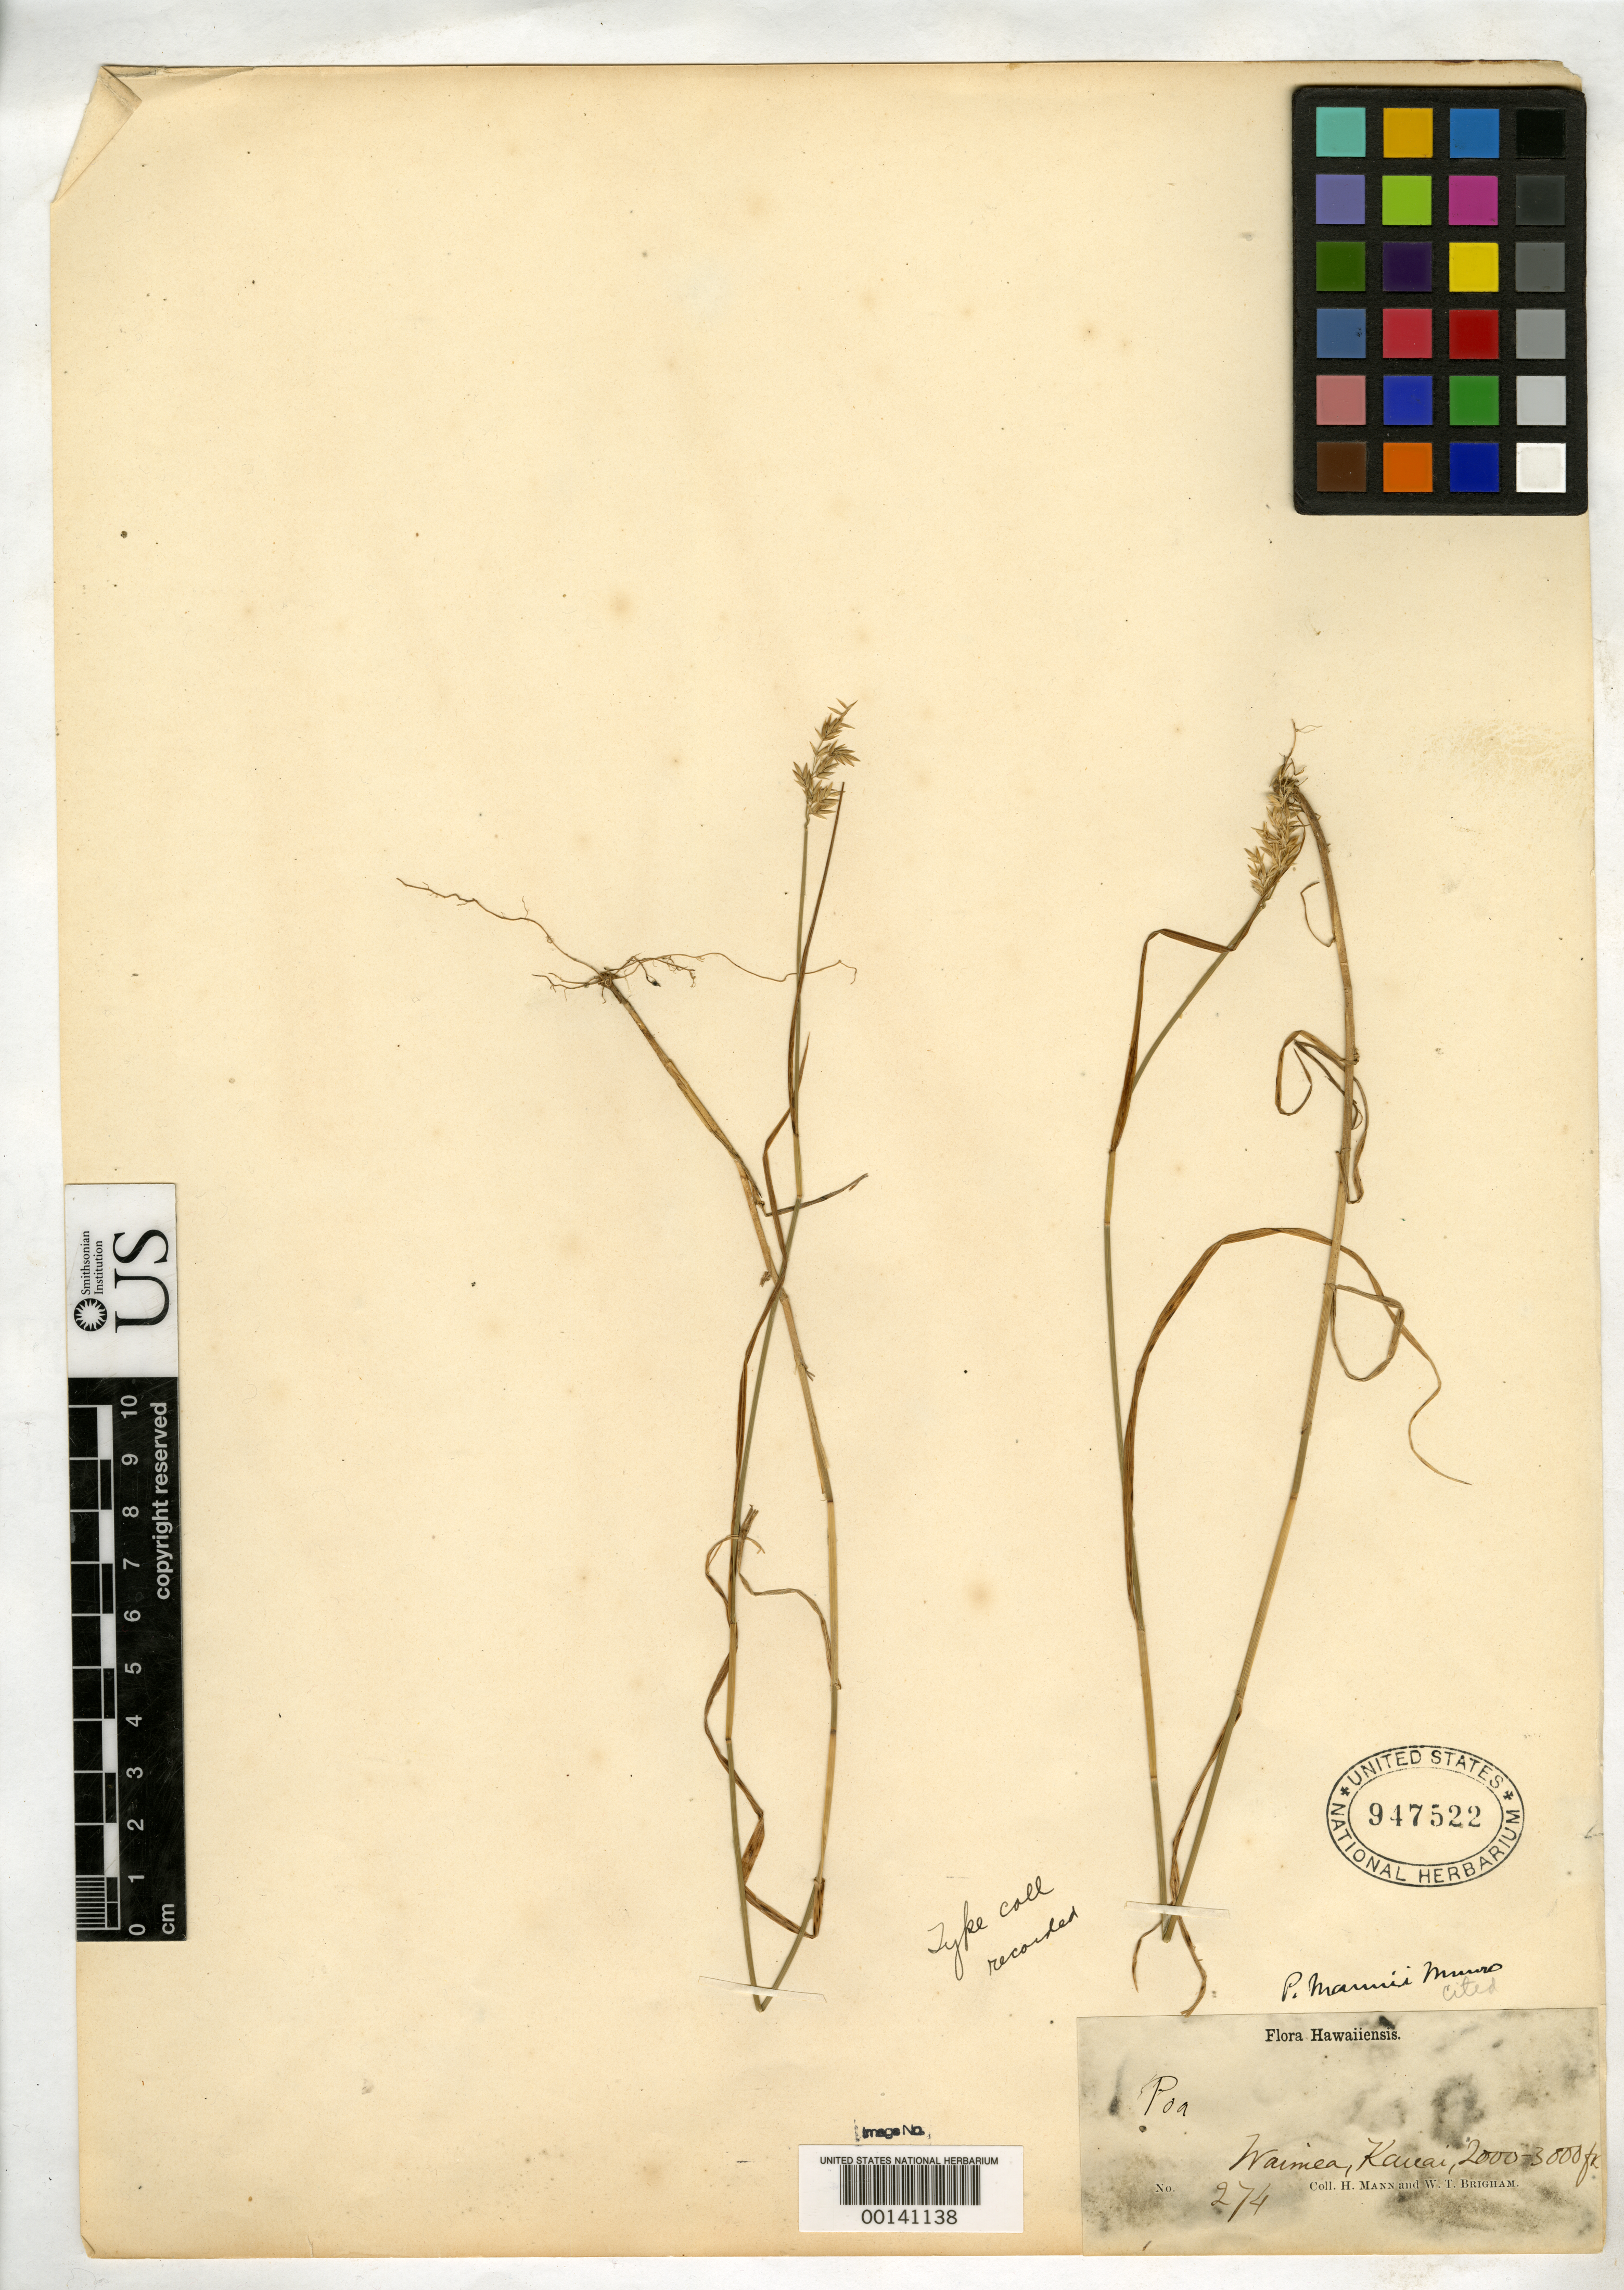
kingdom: Plantae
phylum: Tracheophyta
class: Liliopsida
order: Poales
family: Poaceae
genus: Poa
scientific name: Poa mannii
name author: Munro ex Hillebr.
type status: Type Collection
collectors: H. Mann & W. T. Brigham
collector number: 274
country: United States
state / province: Hawaii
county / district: Kauai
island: Kaua'i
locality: Waimea.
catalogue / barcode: US 947522